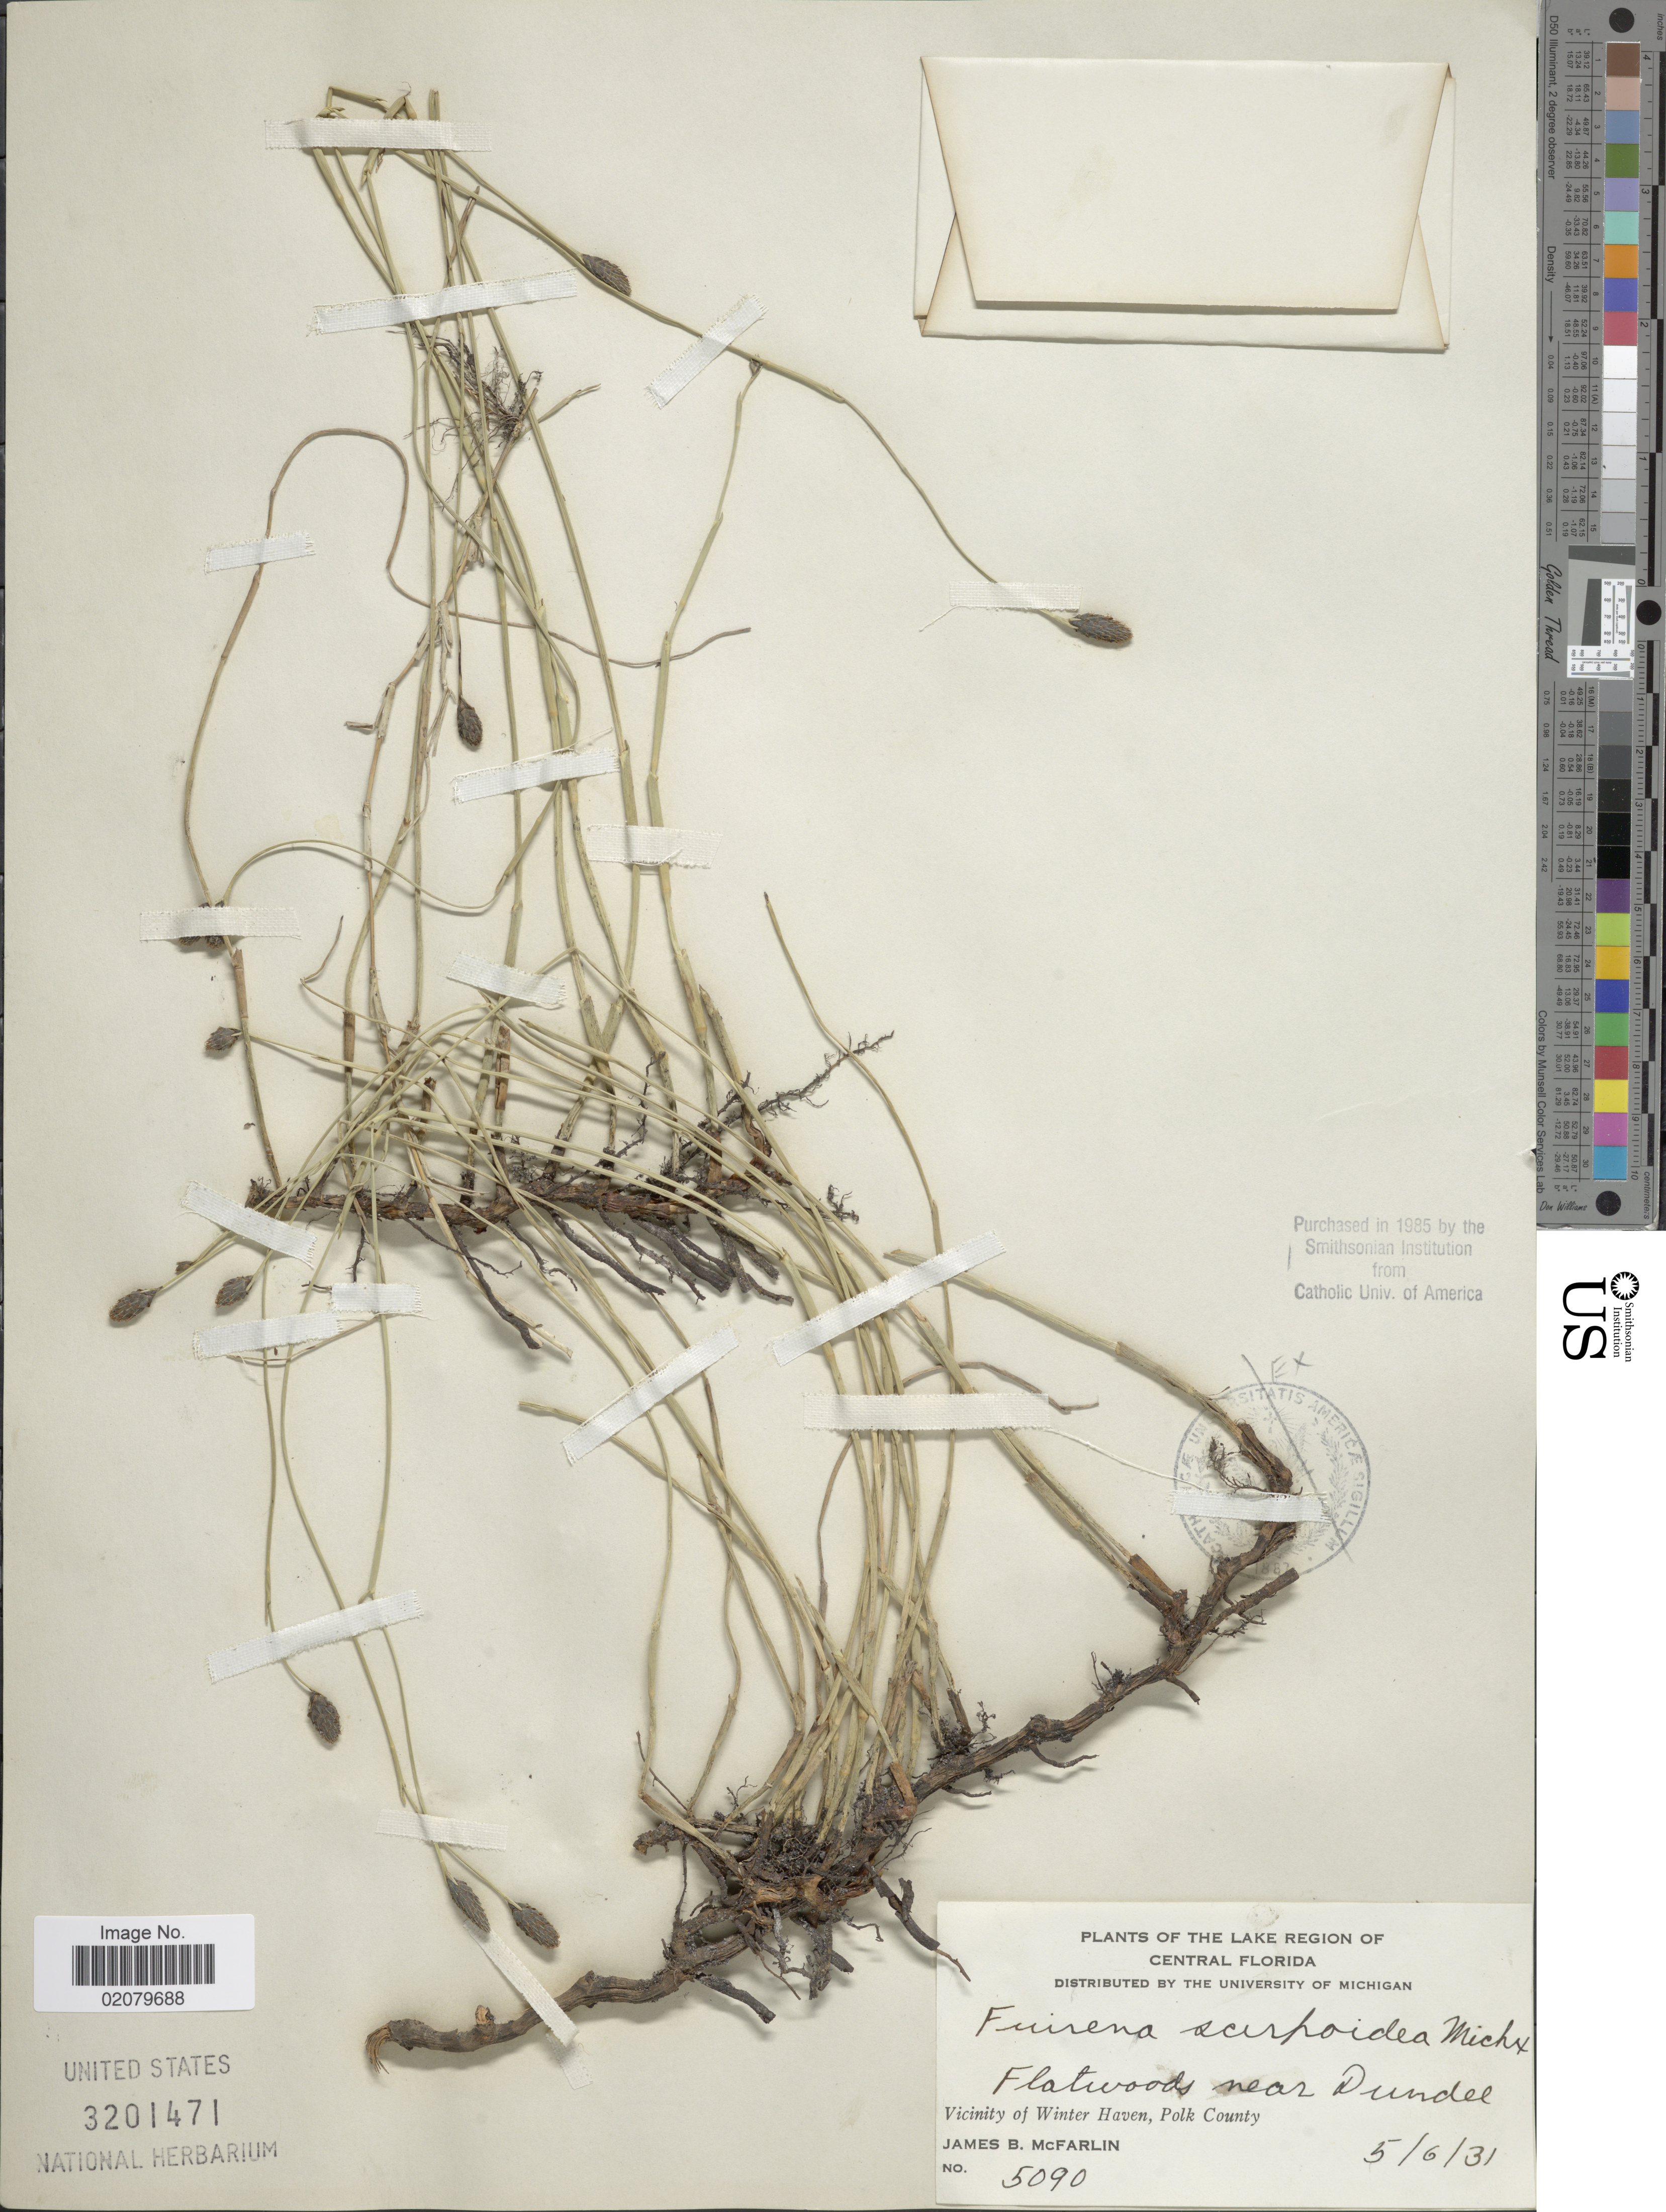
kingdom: Plantae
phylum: Tracheophyta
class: Liliopsida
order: Poales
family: Cyperaceae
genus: Fuirena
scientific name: Fuirena scirpoidea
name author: Michx.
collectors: J. McFarlin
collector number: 5090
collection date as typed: Transcribed d/m/y: 6/5/31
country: United States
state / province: Florida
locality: Lake Region of Central Florida, Flatwoods near Dundel, Vicinity of Winter Haven, Polk County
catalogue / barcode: US 3201471